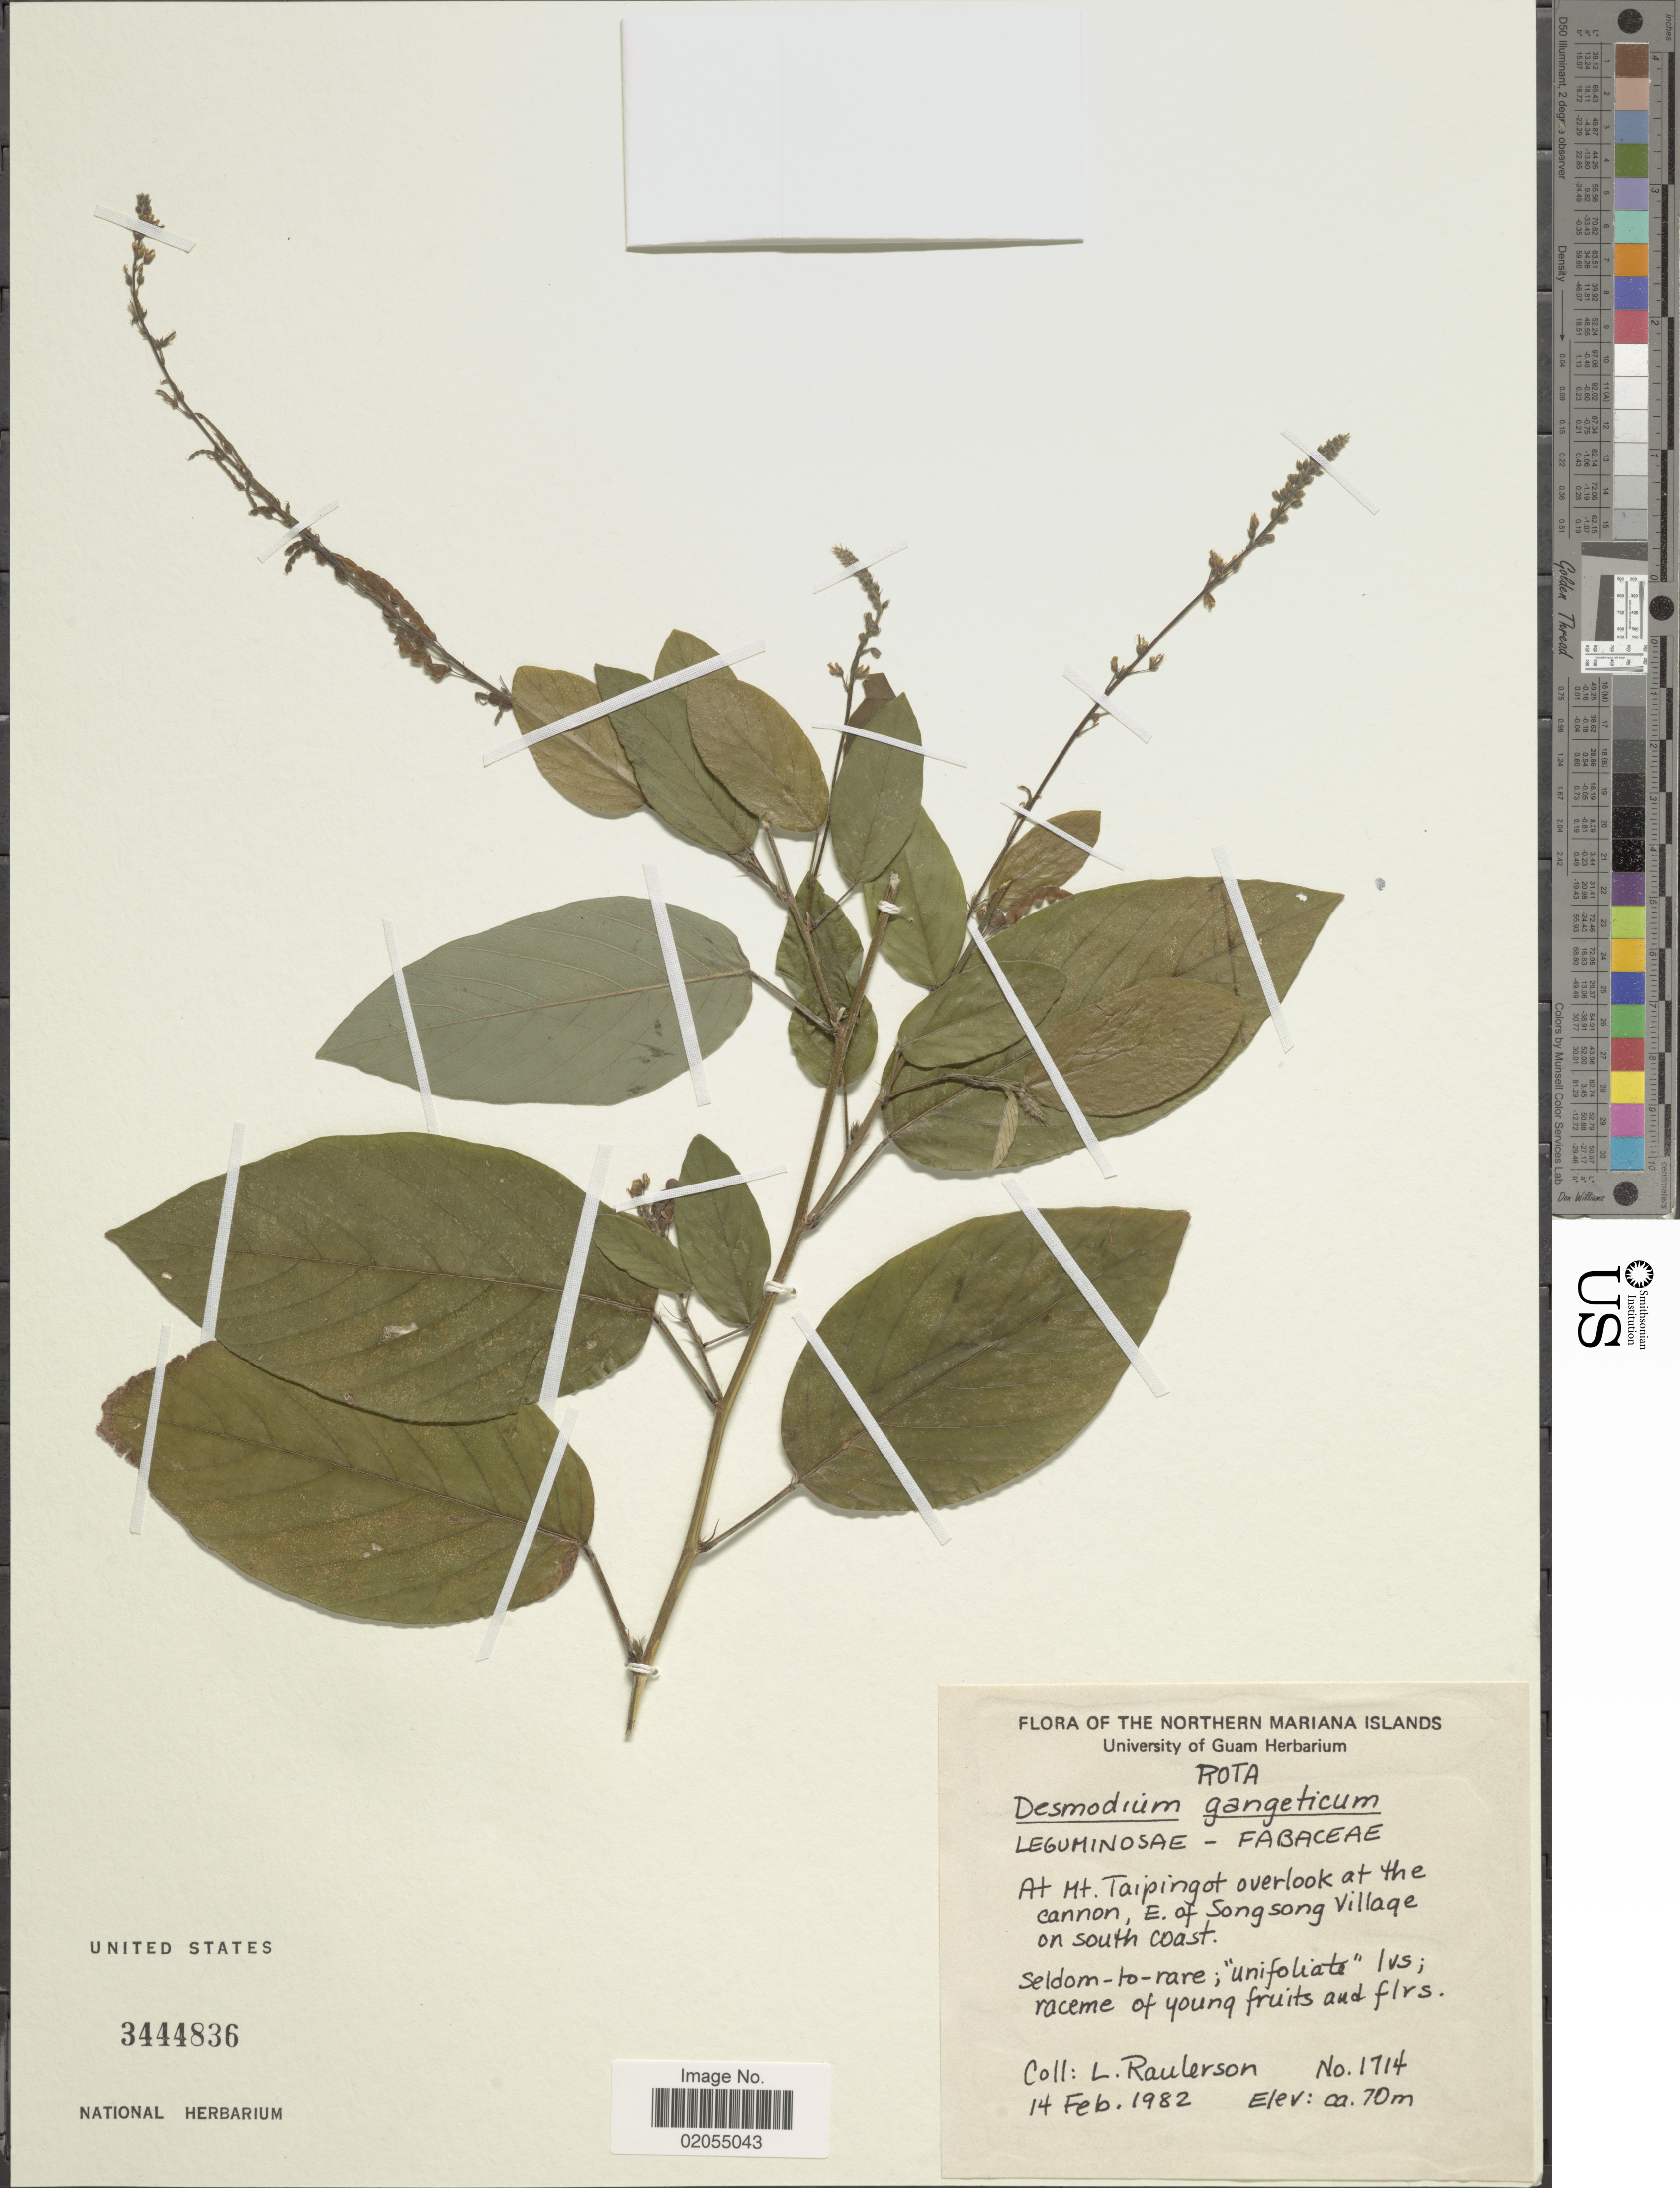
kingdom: Plantae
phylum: Tracheophyta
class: Magnoliopsida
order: Fabales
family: Fabaceae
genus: Pleurolobus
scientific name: Pleurolobus gangeticus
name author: (L.) J. St.-Hil. ex H. Ohashi & K. Ohashi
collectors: L. Raulerson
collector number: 1714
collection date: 1982-02-14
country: Northern Mariana Islands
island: Rota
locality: Rota. At Mt. Taipingot overlook at the cannon, E. of Song song Village on south coast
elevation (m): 70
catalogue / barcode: US 3444836